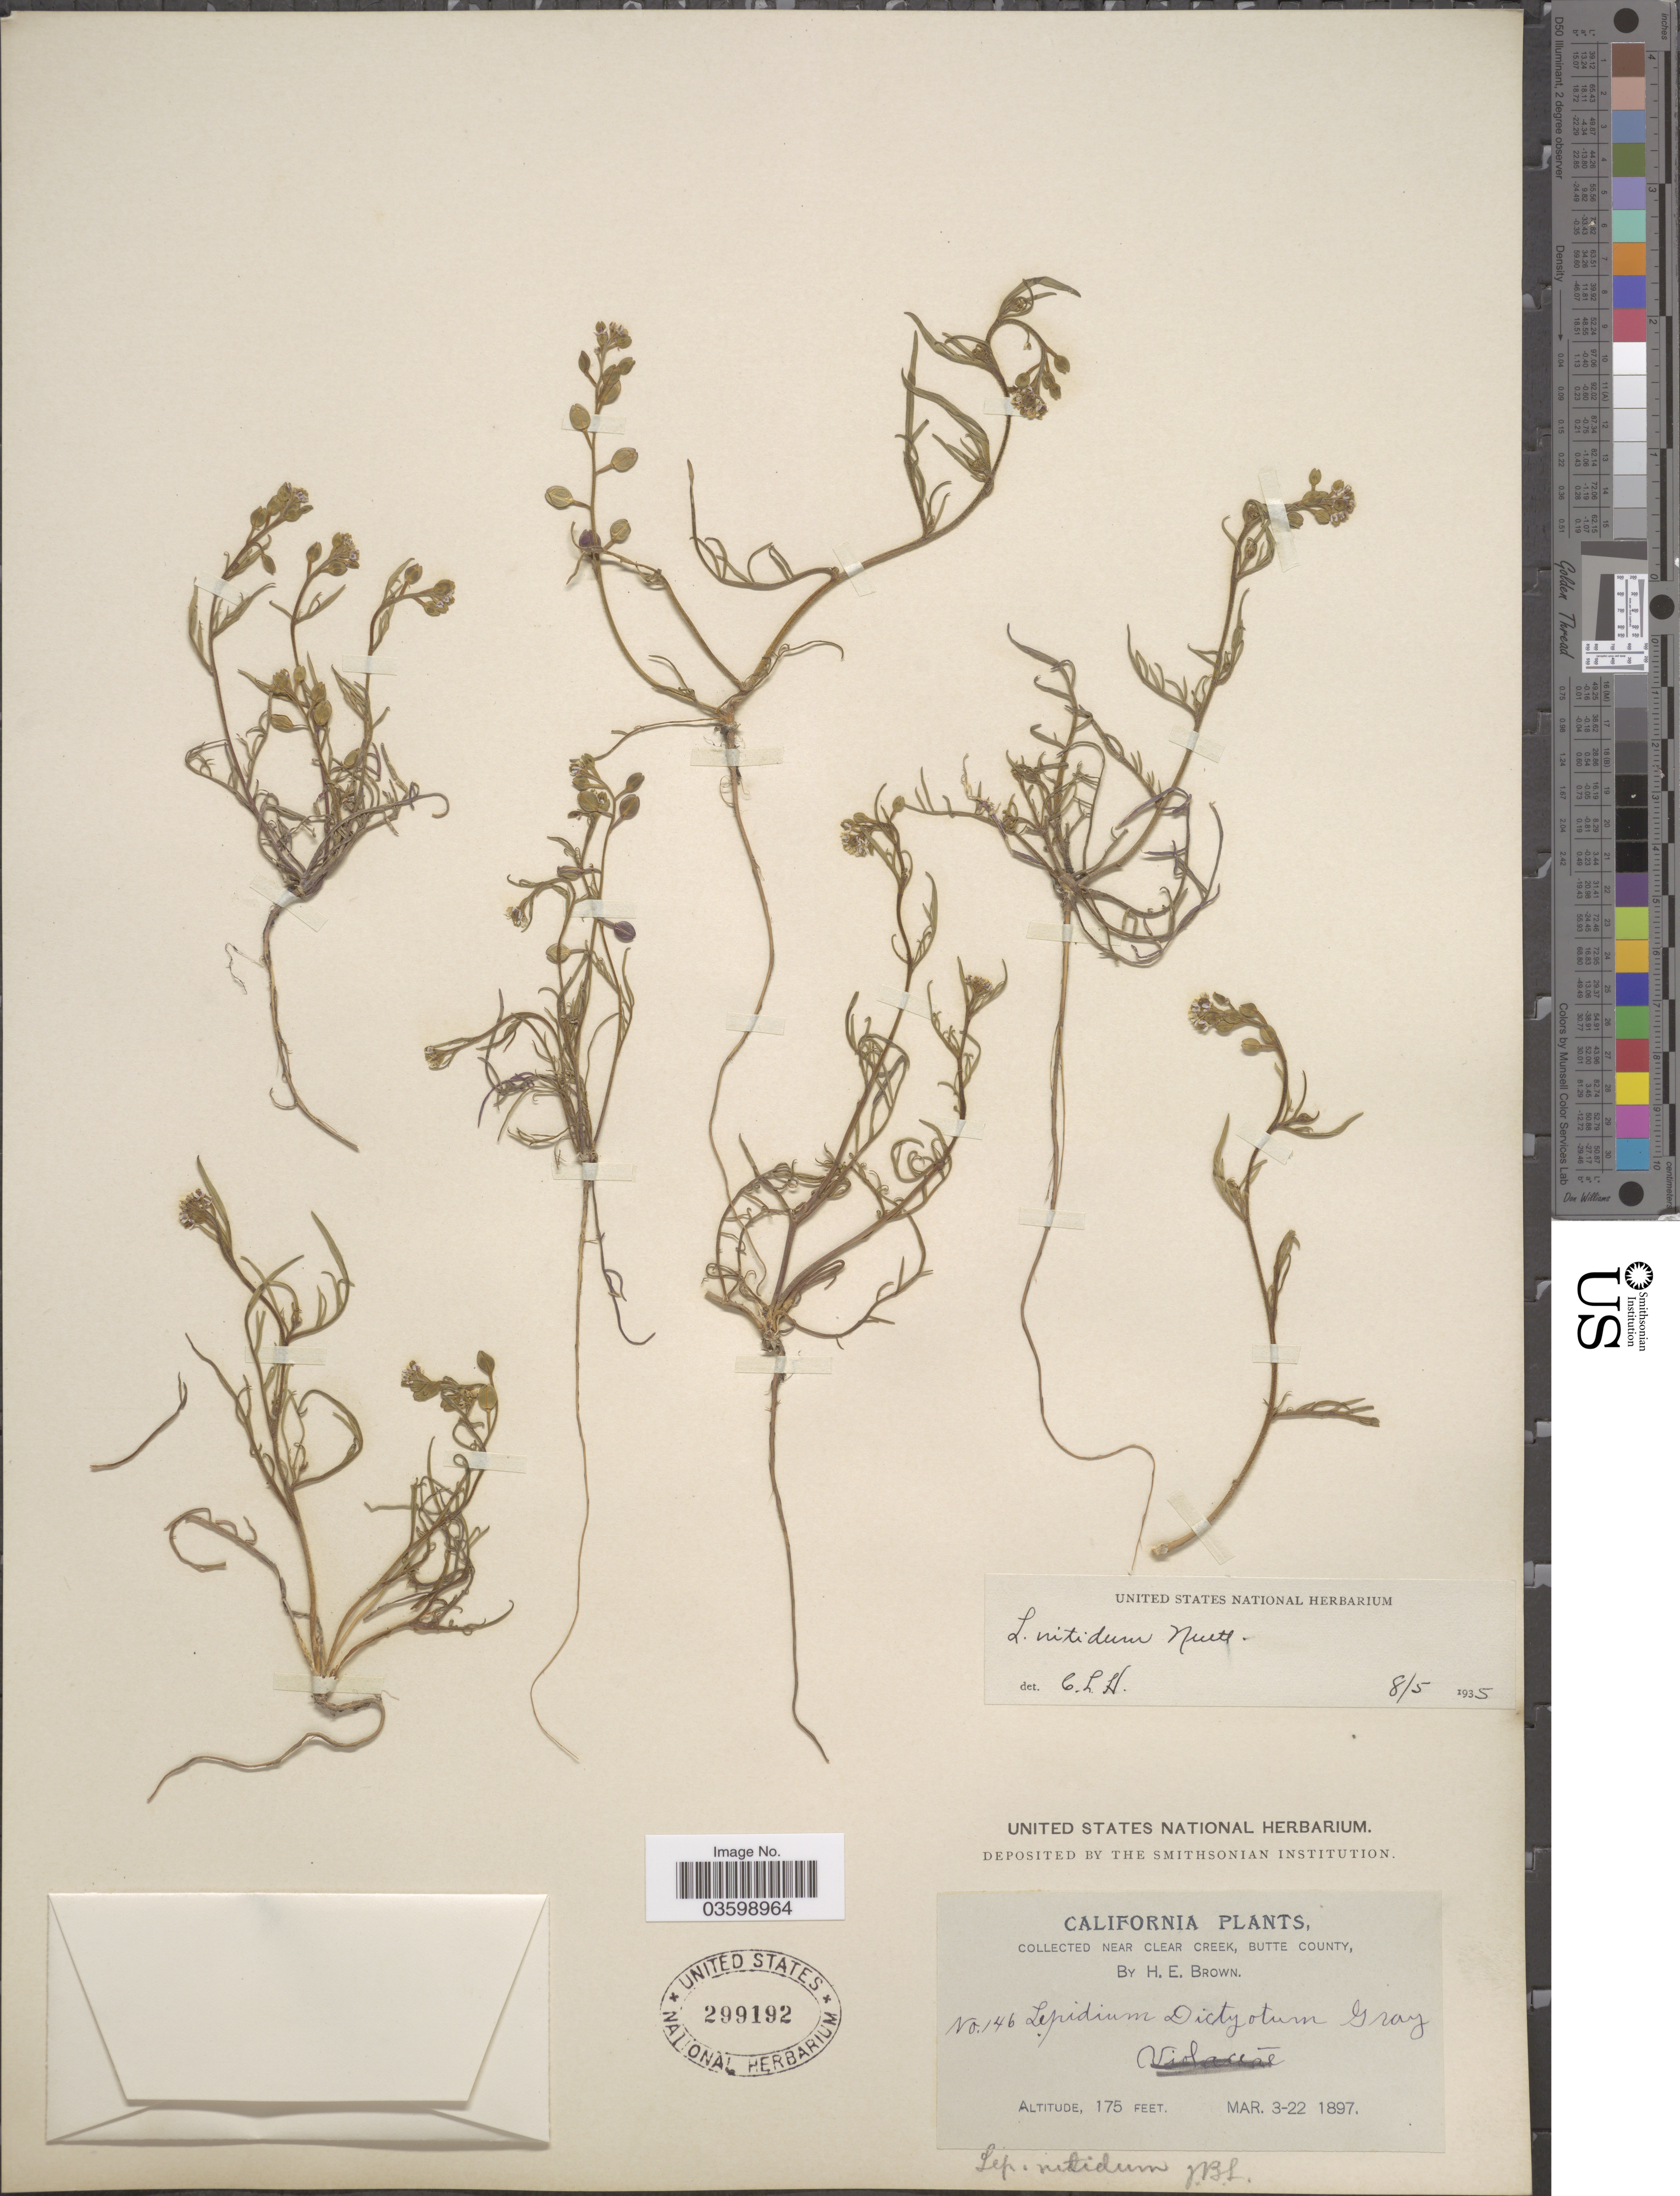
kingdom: Plantae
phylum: Tracheophyta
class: Magnoliopsida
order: Brassicales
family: Brassicaceae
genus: Lepidium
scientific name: Lepidium nitidum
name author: Nutt.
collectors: H. E. Brown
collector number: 146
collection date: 1897-03-03/1897-03-22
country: United States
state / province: California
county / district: Butte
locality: Near Clear Creek, Butte County.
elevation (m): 53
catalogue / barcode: US 299192